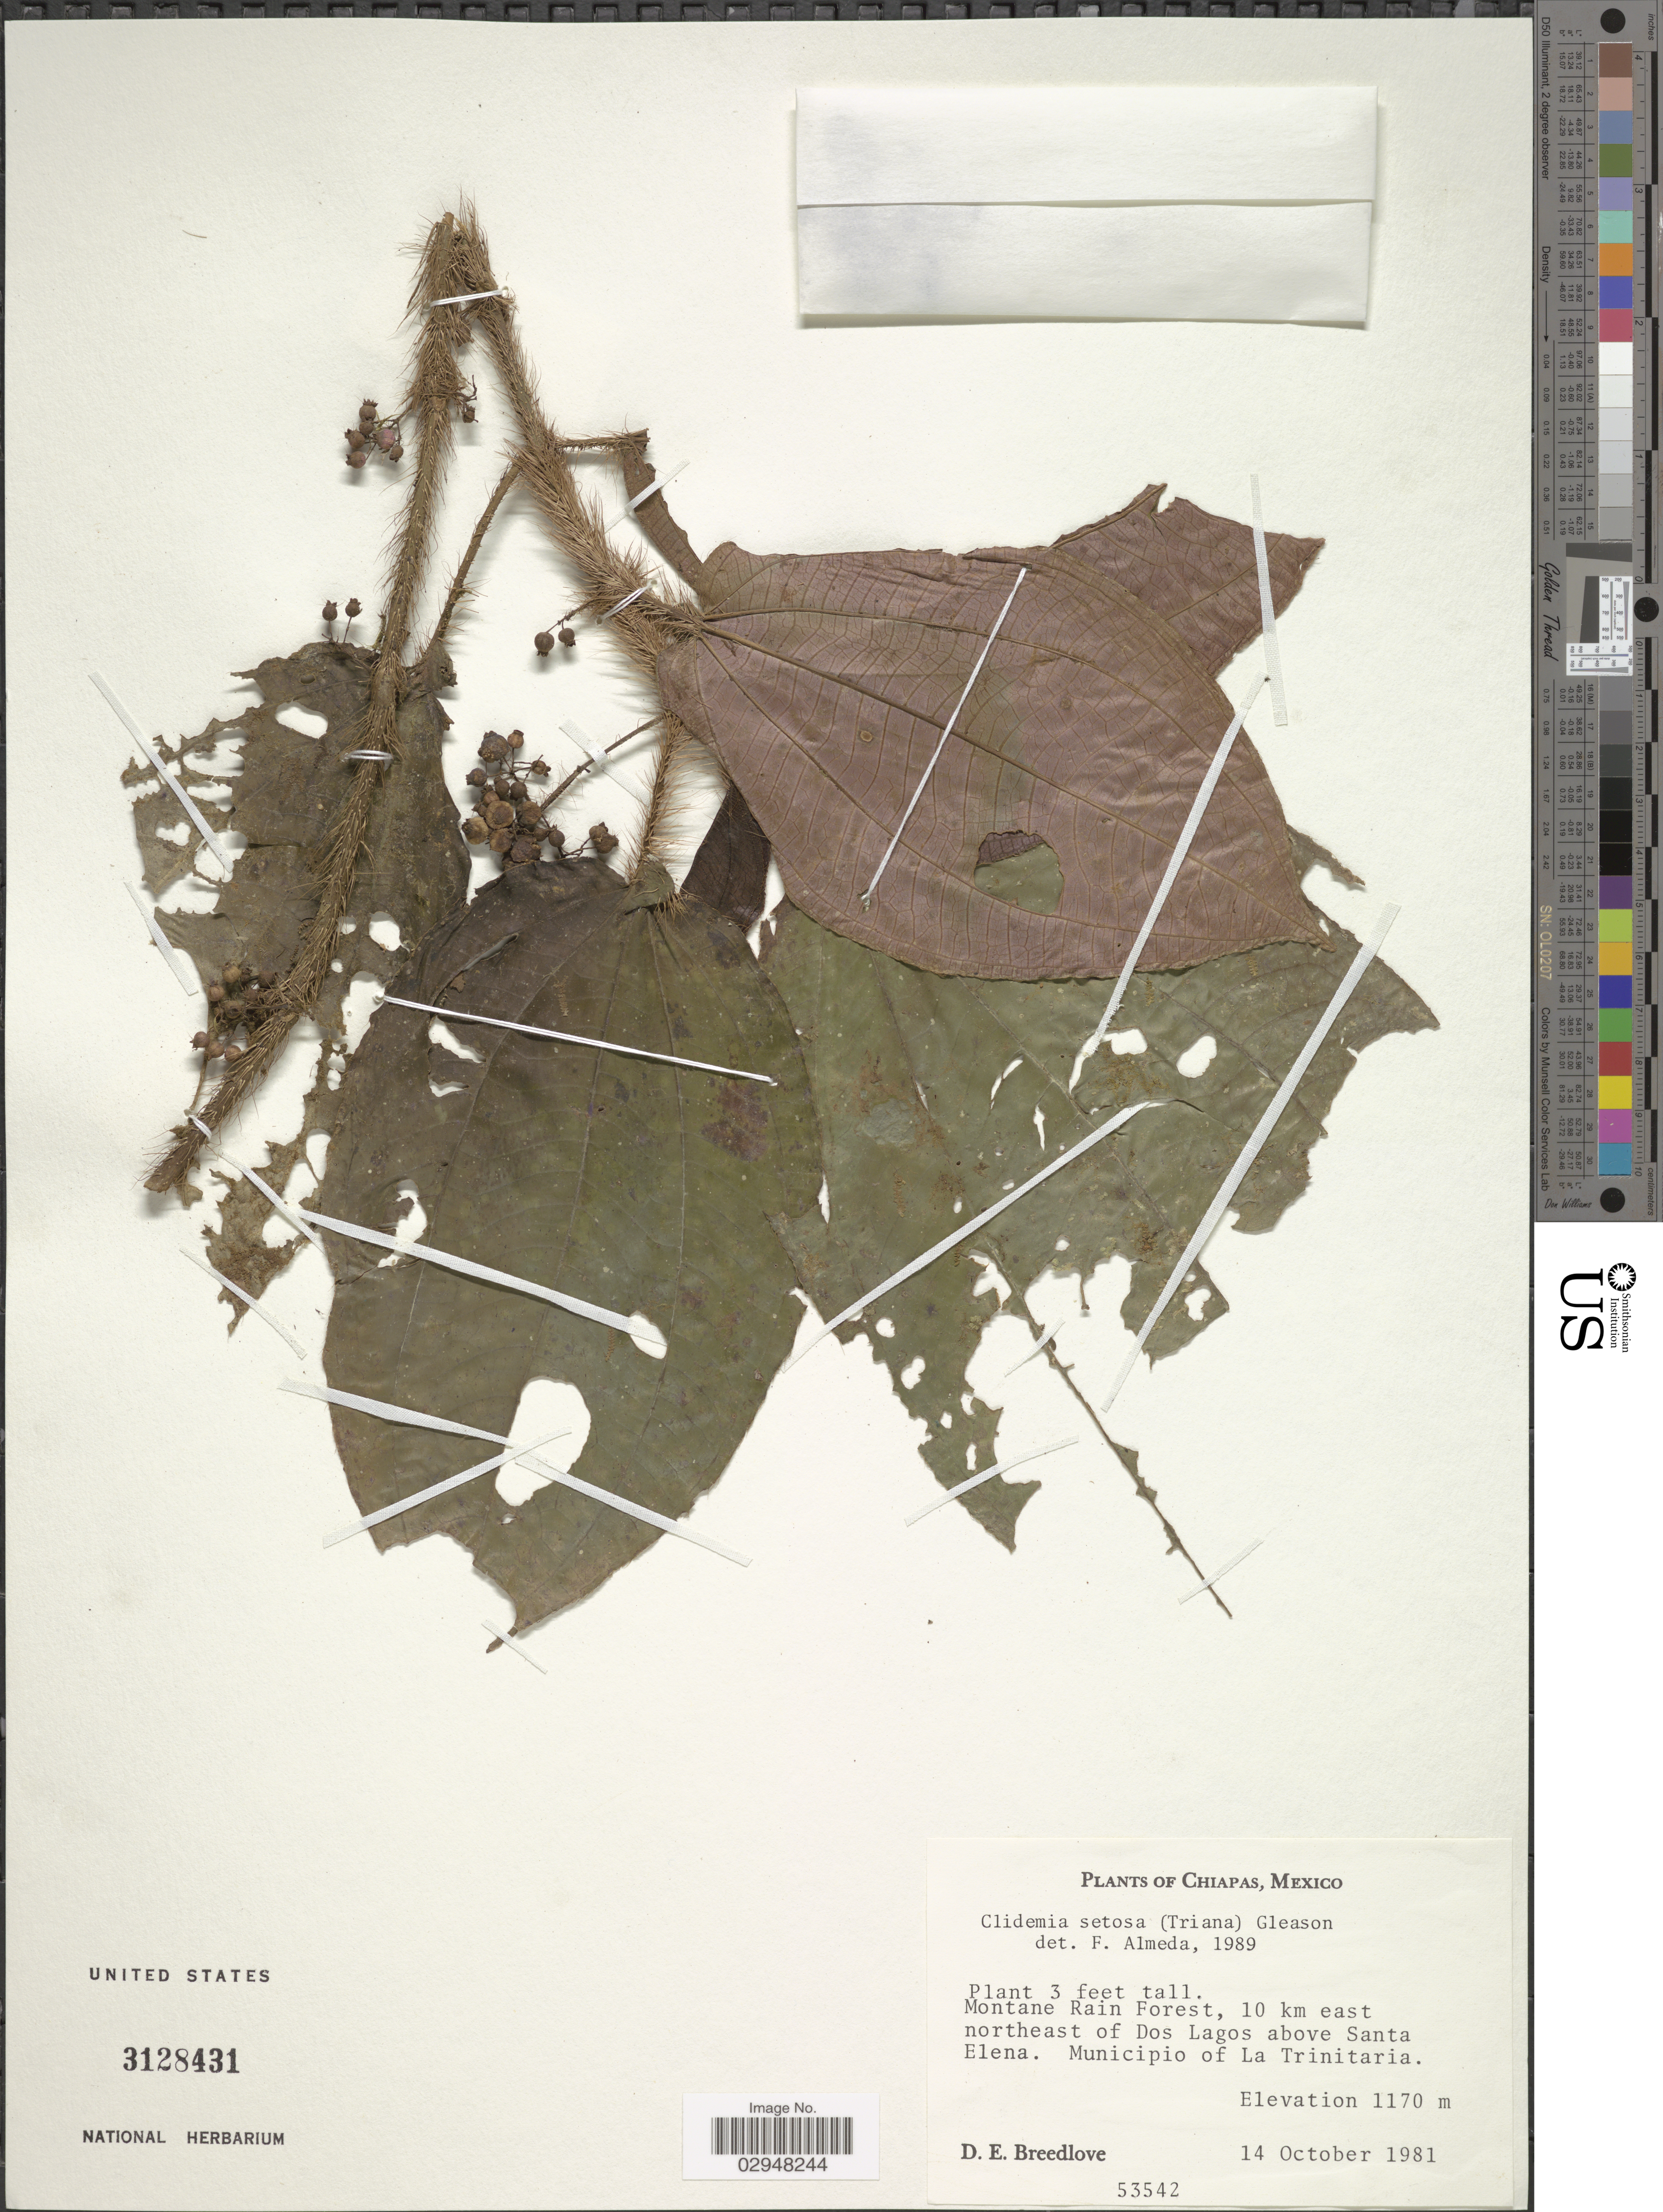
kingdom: Plantae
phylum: Tracheophyta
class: Magnoliopsida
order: Myrtales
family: Melastomataceae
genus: Clidemia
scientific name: Clidemia setosa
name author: (Triana) Gleason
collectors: D. E. Breedlove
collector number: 53542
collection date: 1981-10-14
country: Mexico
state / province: Chiapas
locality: Montane Rain Forest, 10 km east northeast of Dos Lagos above Santa Elena. Municipio of La Trinitaria.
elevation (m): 1170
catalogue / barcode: US 3128431